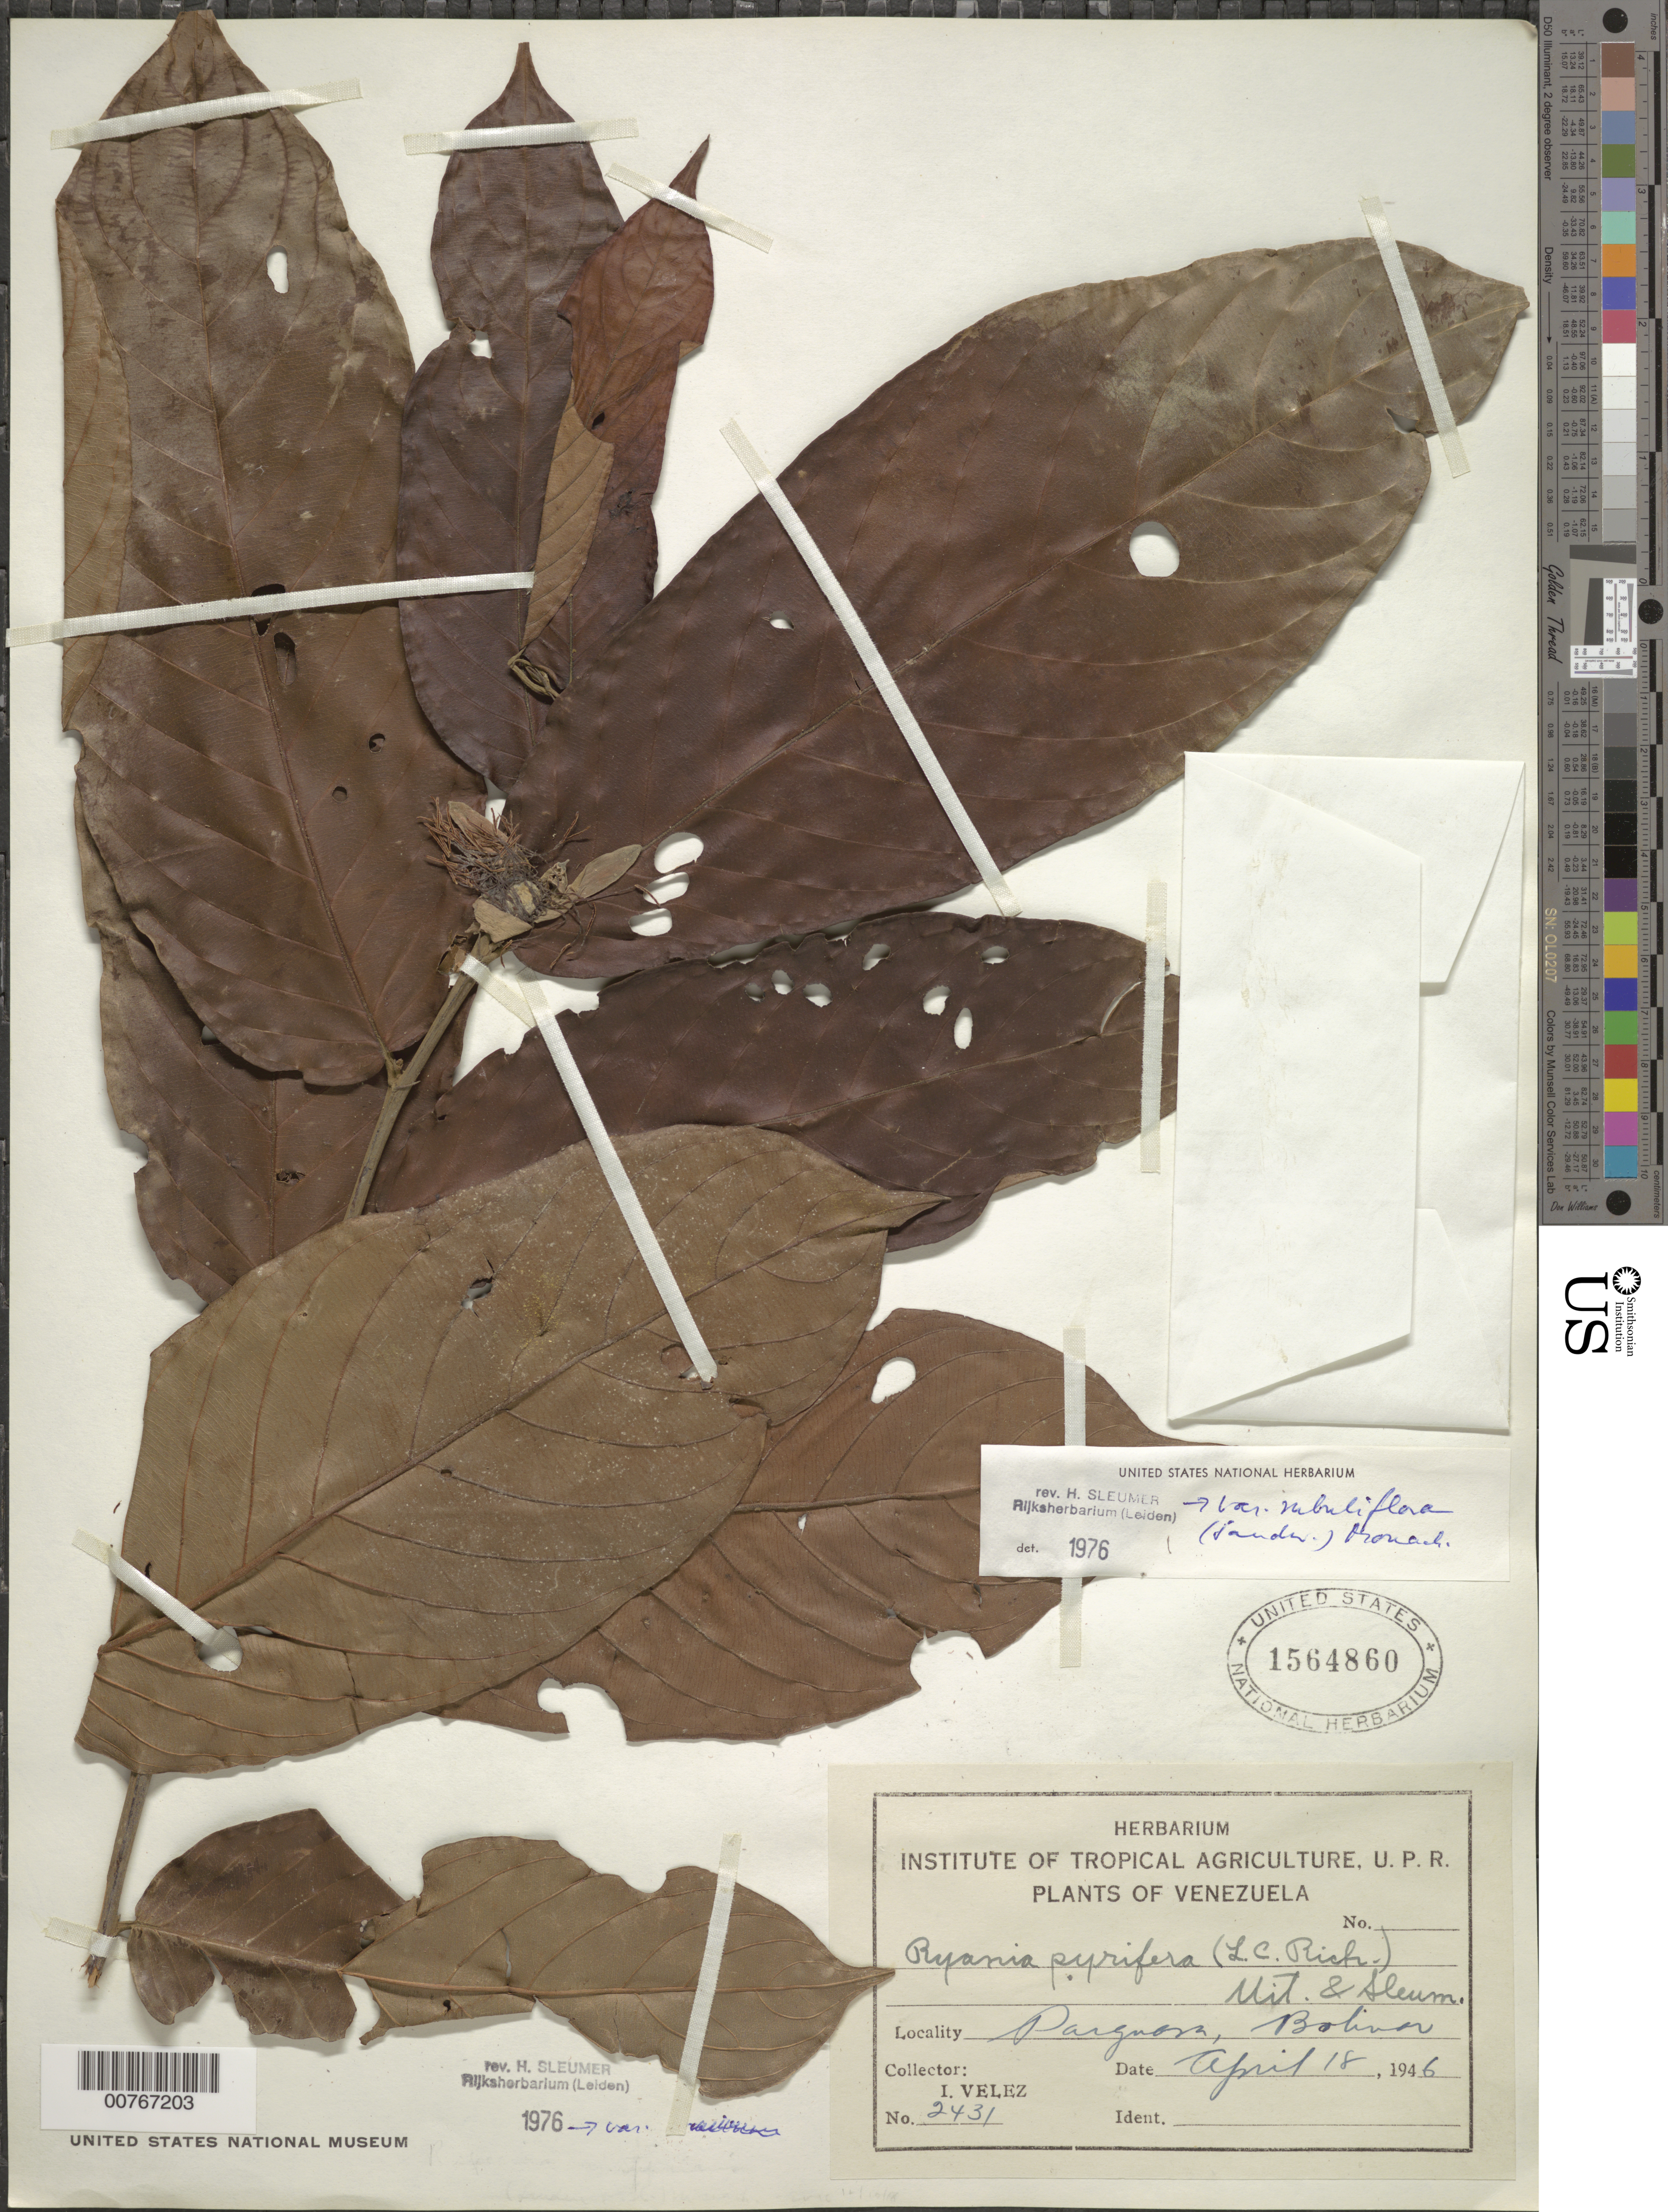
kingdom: Plantae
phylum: Tracheophyta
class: Magnoliopsida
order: Malpighiales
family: Salicaceae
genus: Ryania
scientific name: Ryania speciosa var. subuliflora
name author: (Sandwith) Monach.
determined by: Sleumer, H. O.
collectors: I. Velez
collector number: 2431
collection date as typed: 18-Apr-46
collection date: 1946-04-18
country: Venezuela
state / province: Bolívar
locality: Parguasa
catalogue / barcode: US 1564860